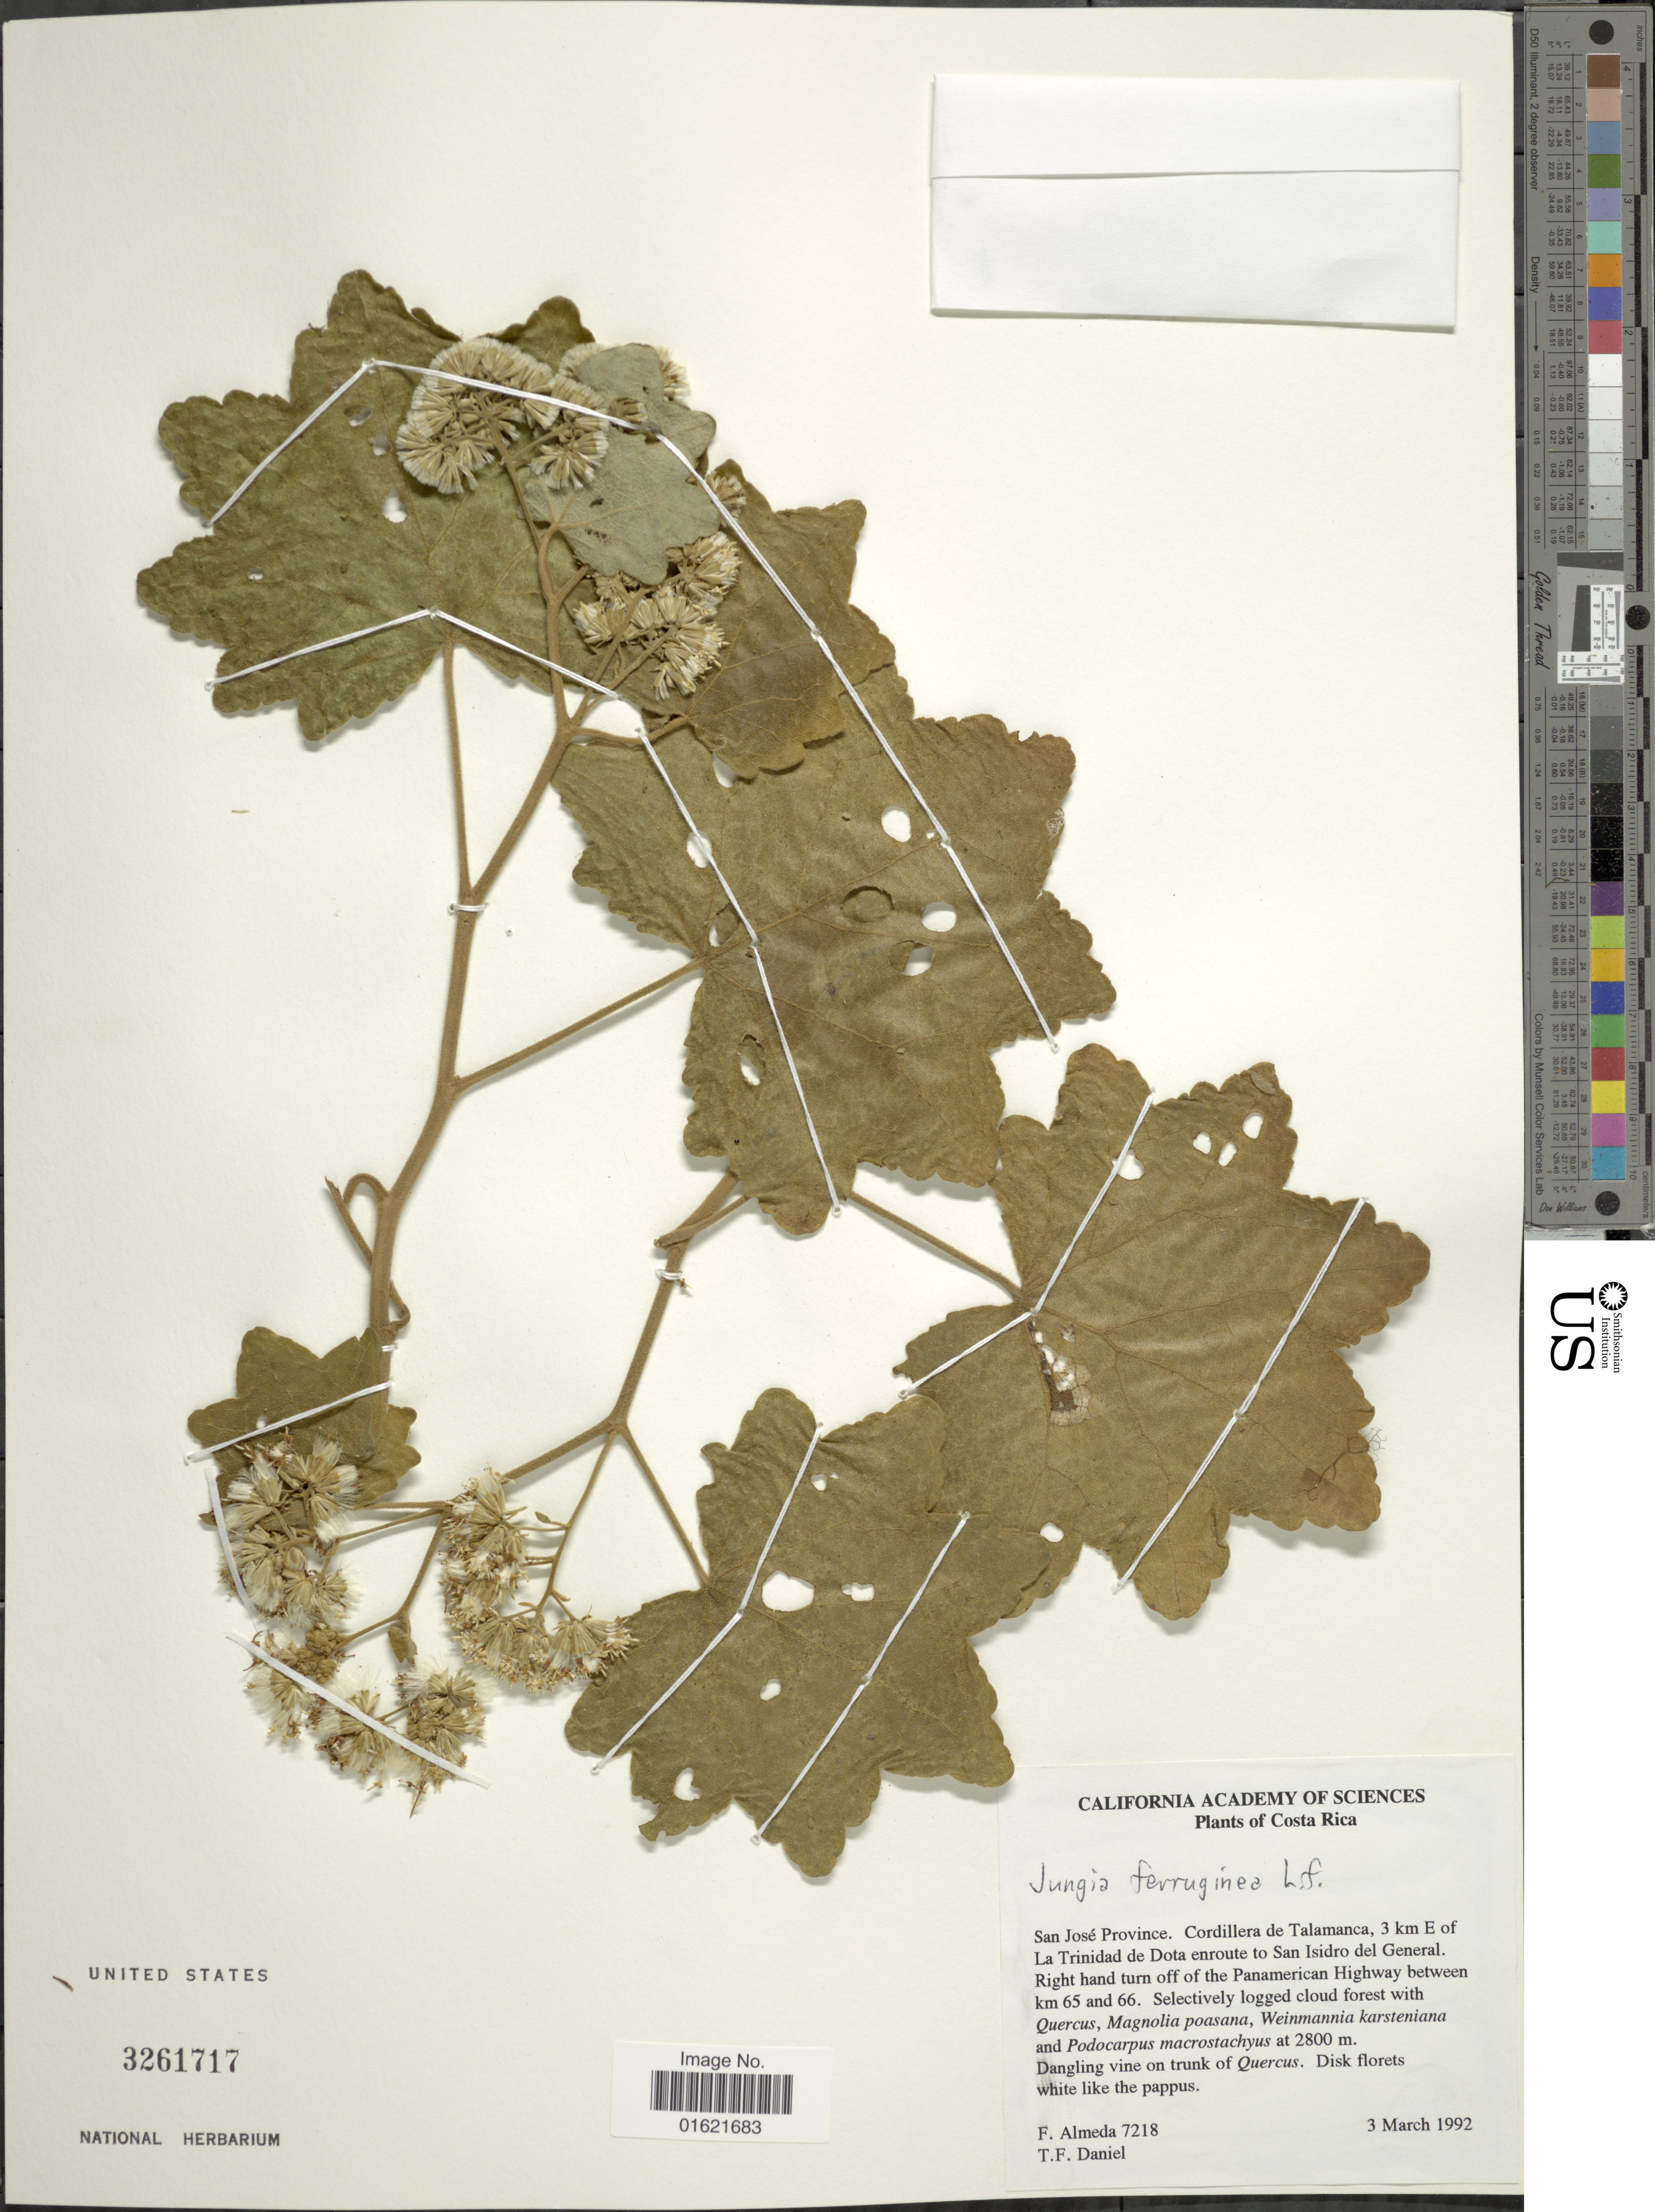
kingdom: Plantae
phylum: Tracheophyta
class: Magnoliopsida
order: Asterales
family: Asteraceae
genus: Jungia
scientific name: Jungia ferruginea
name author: L. f.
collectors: F. Almeda & T. F. Daniel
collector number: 7218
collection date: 1992-03-03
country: Costa Rica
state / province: San José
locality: Cordillera de Talamanca, 3 km E of La Trinidad de Dota enroute to San Isidro del General. Right hand turn off of the Panamerican Highway between km 65 and 66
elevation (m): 2800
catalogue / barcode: US 3261717